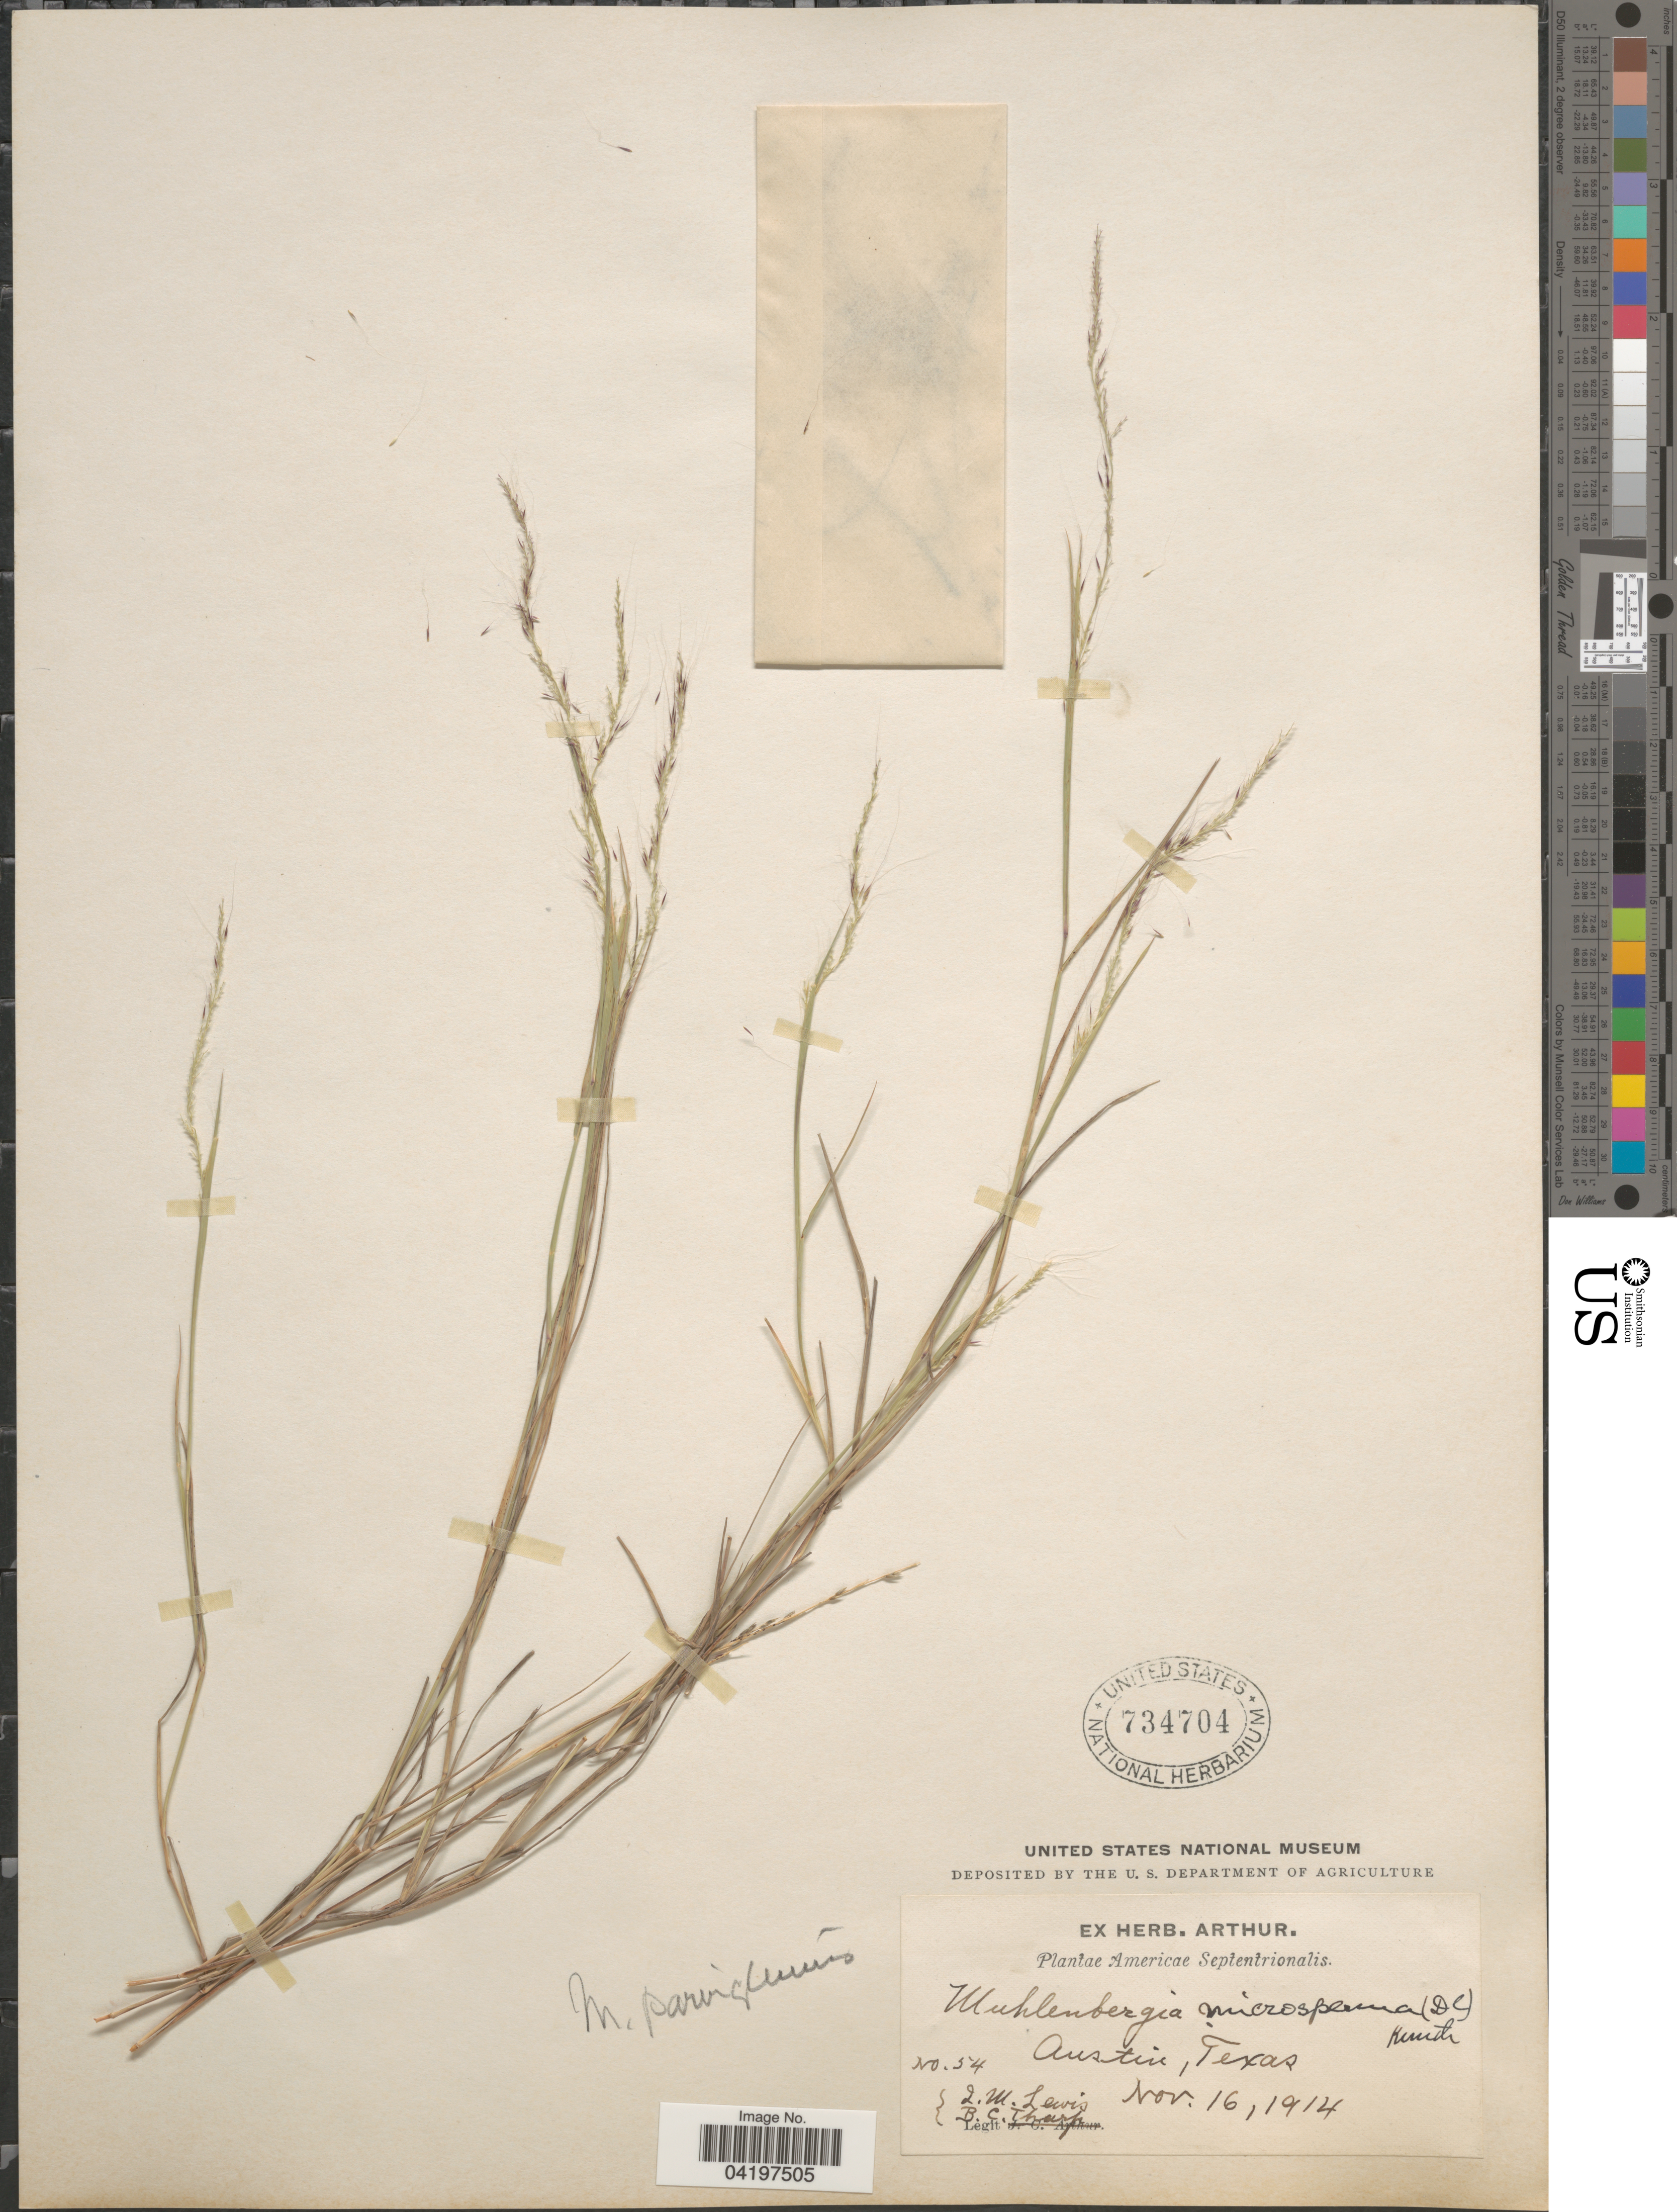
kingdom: Plantae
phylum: Tracheophyta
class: Liliopsida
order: Poales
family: Poaceae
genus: Muhlenbergia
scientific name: Muhlenbergia spiciformis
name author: Trin.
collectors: S. M. Lewis & B. C. Tharp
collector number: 54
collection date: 1914-11-16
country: United States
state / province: Texas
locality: Americae Septentrionalis. Austin.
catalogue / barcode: US 734704